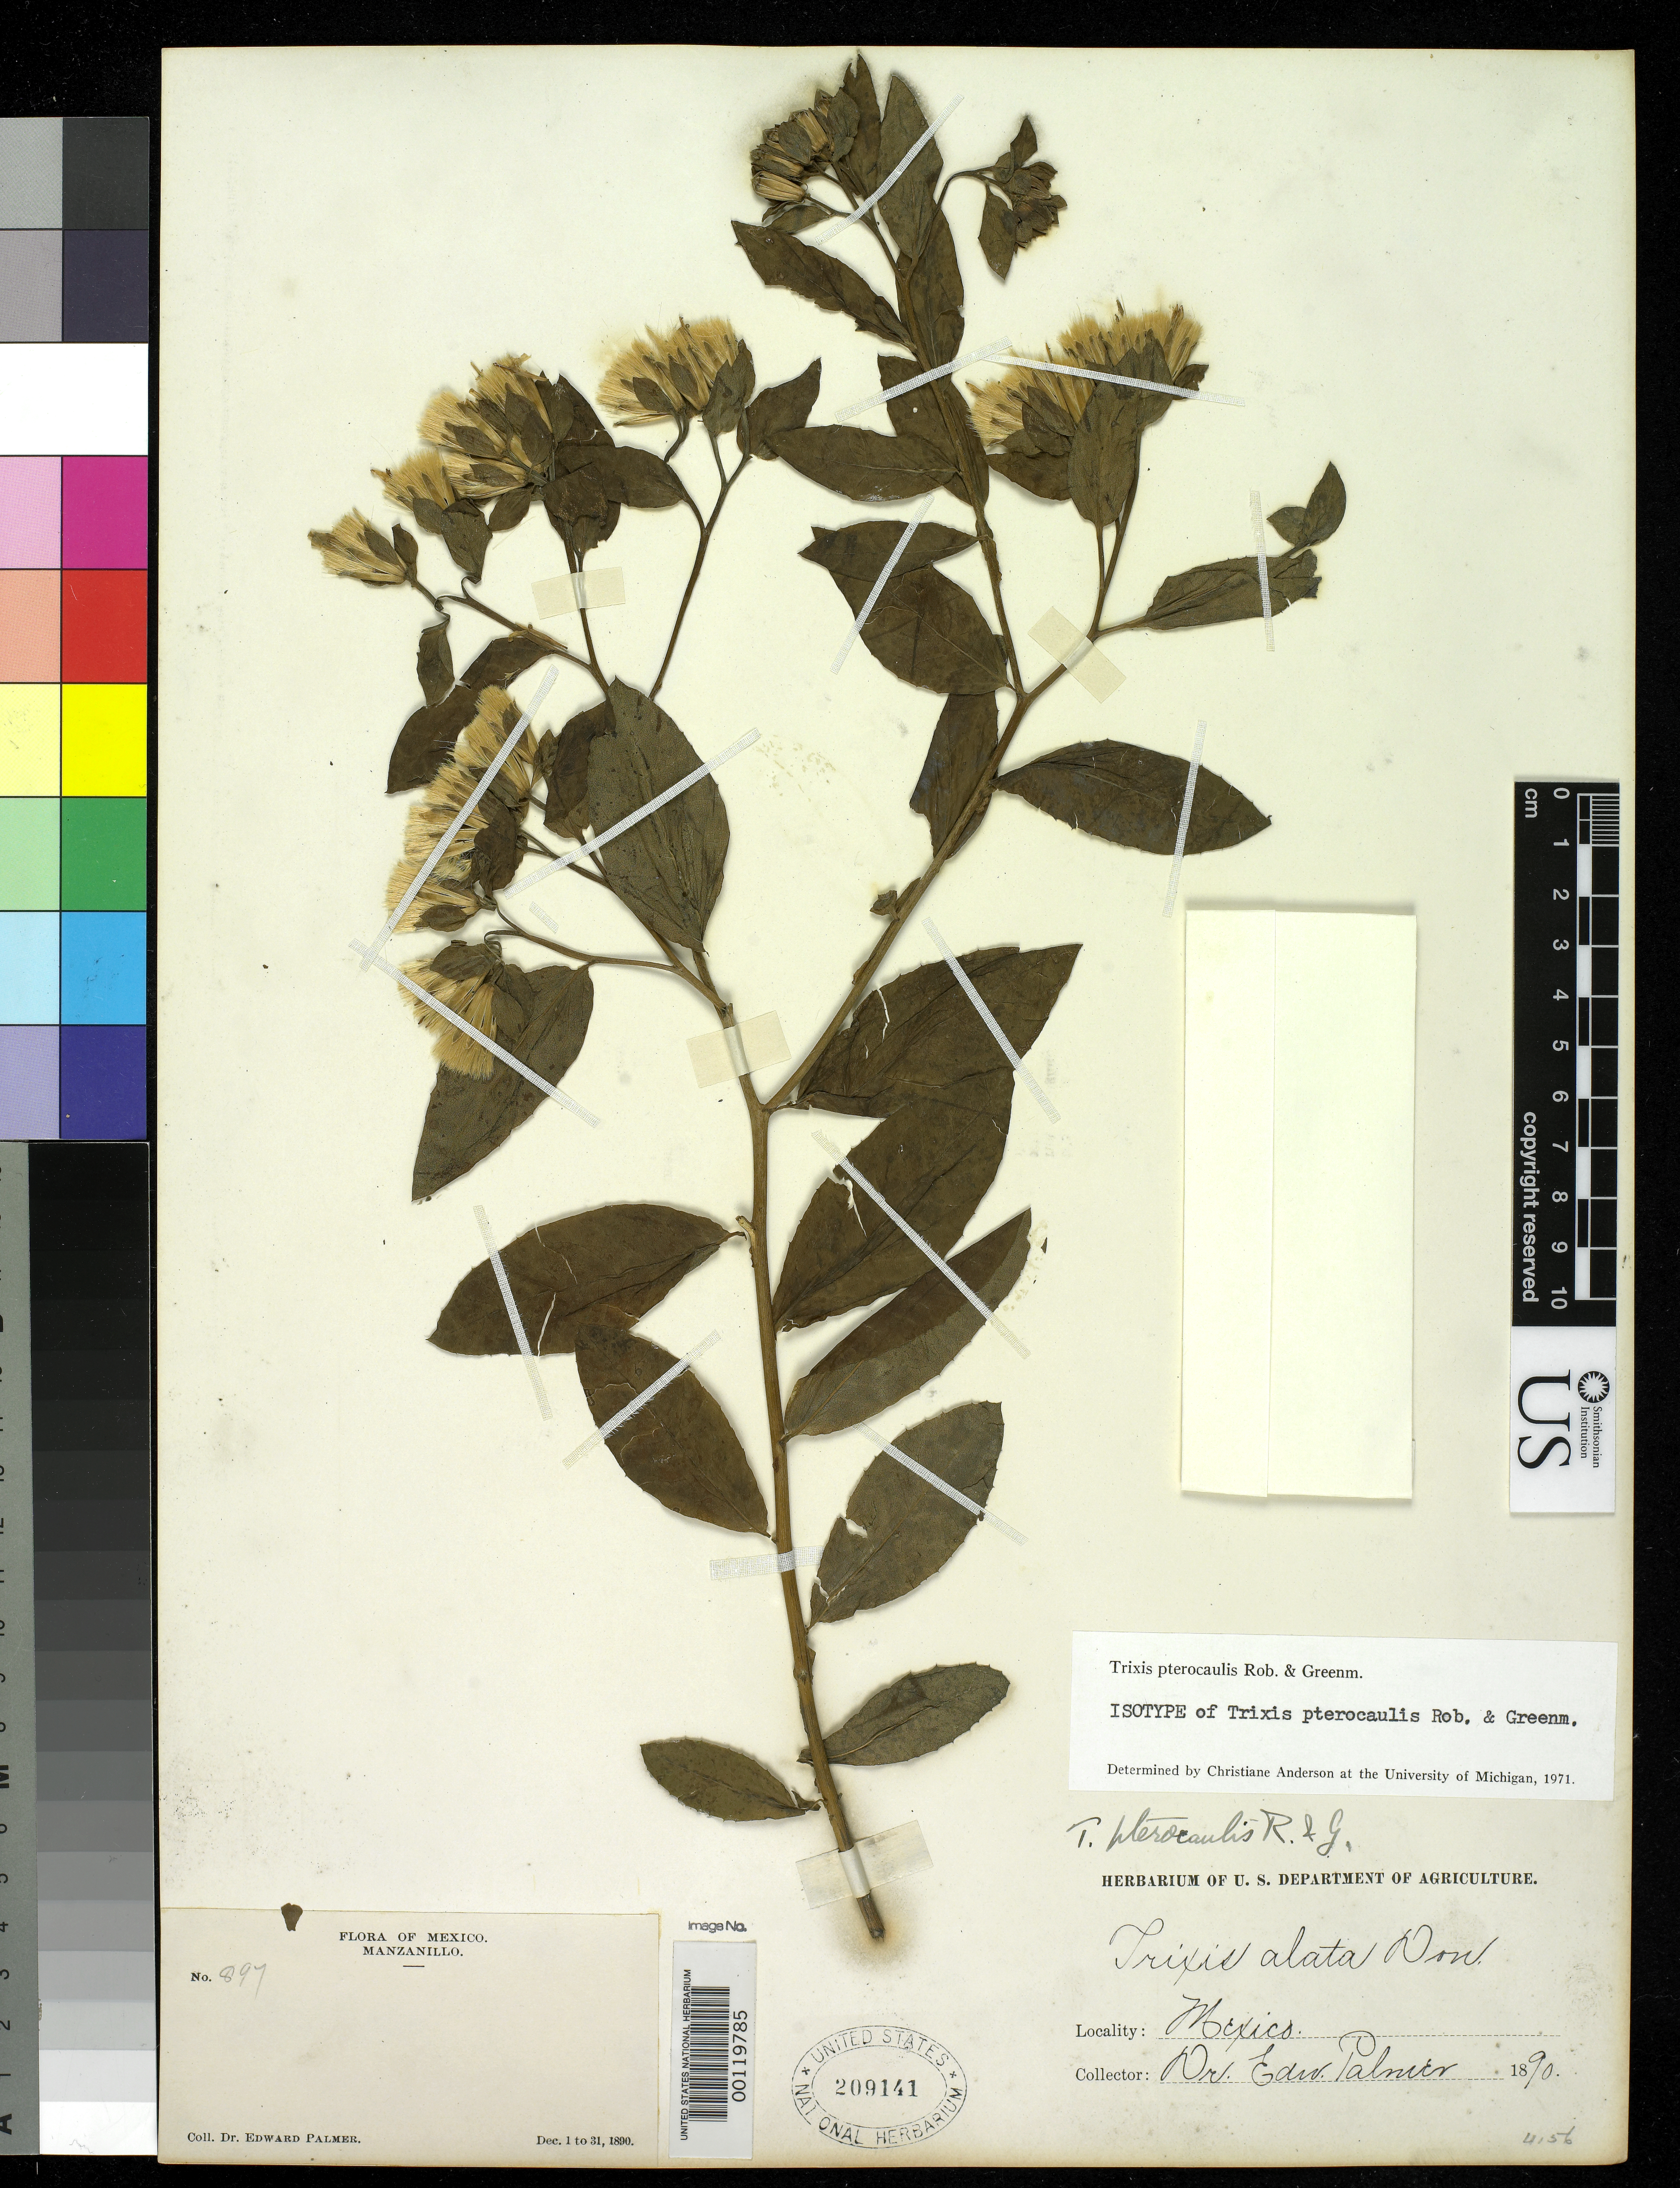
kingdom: Plantae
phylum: Tracheophyta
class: Magnoliopsida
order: Asterales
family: Asteraceae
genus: Trixis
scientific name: Trixis pterocaulis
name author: B.L. Rob. & Greenm.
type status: Isotype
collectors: E. Palmer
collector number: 897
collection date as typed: Dec 1890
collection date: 1890-12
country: Mexico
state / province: Colima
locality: Manzanillo.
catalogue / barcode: US 209141